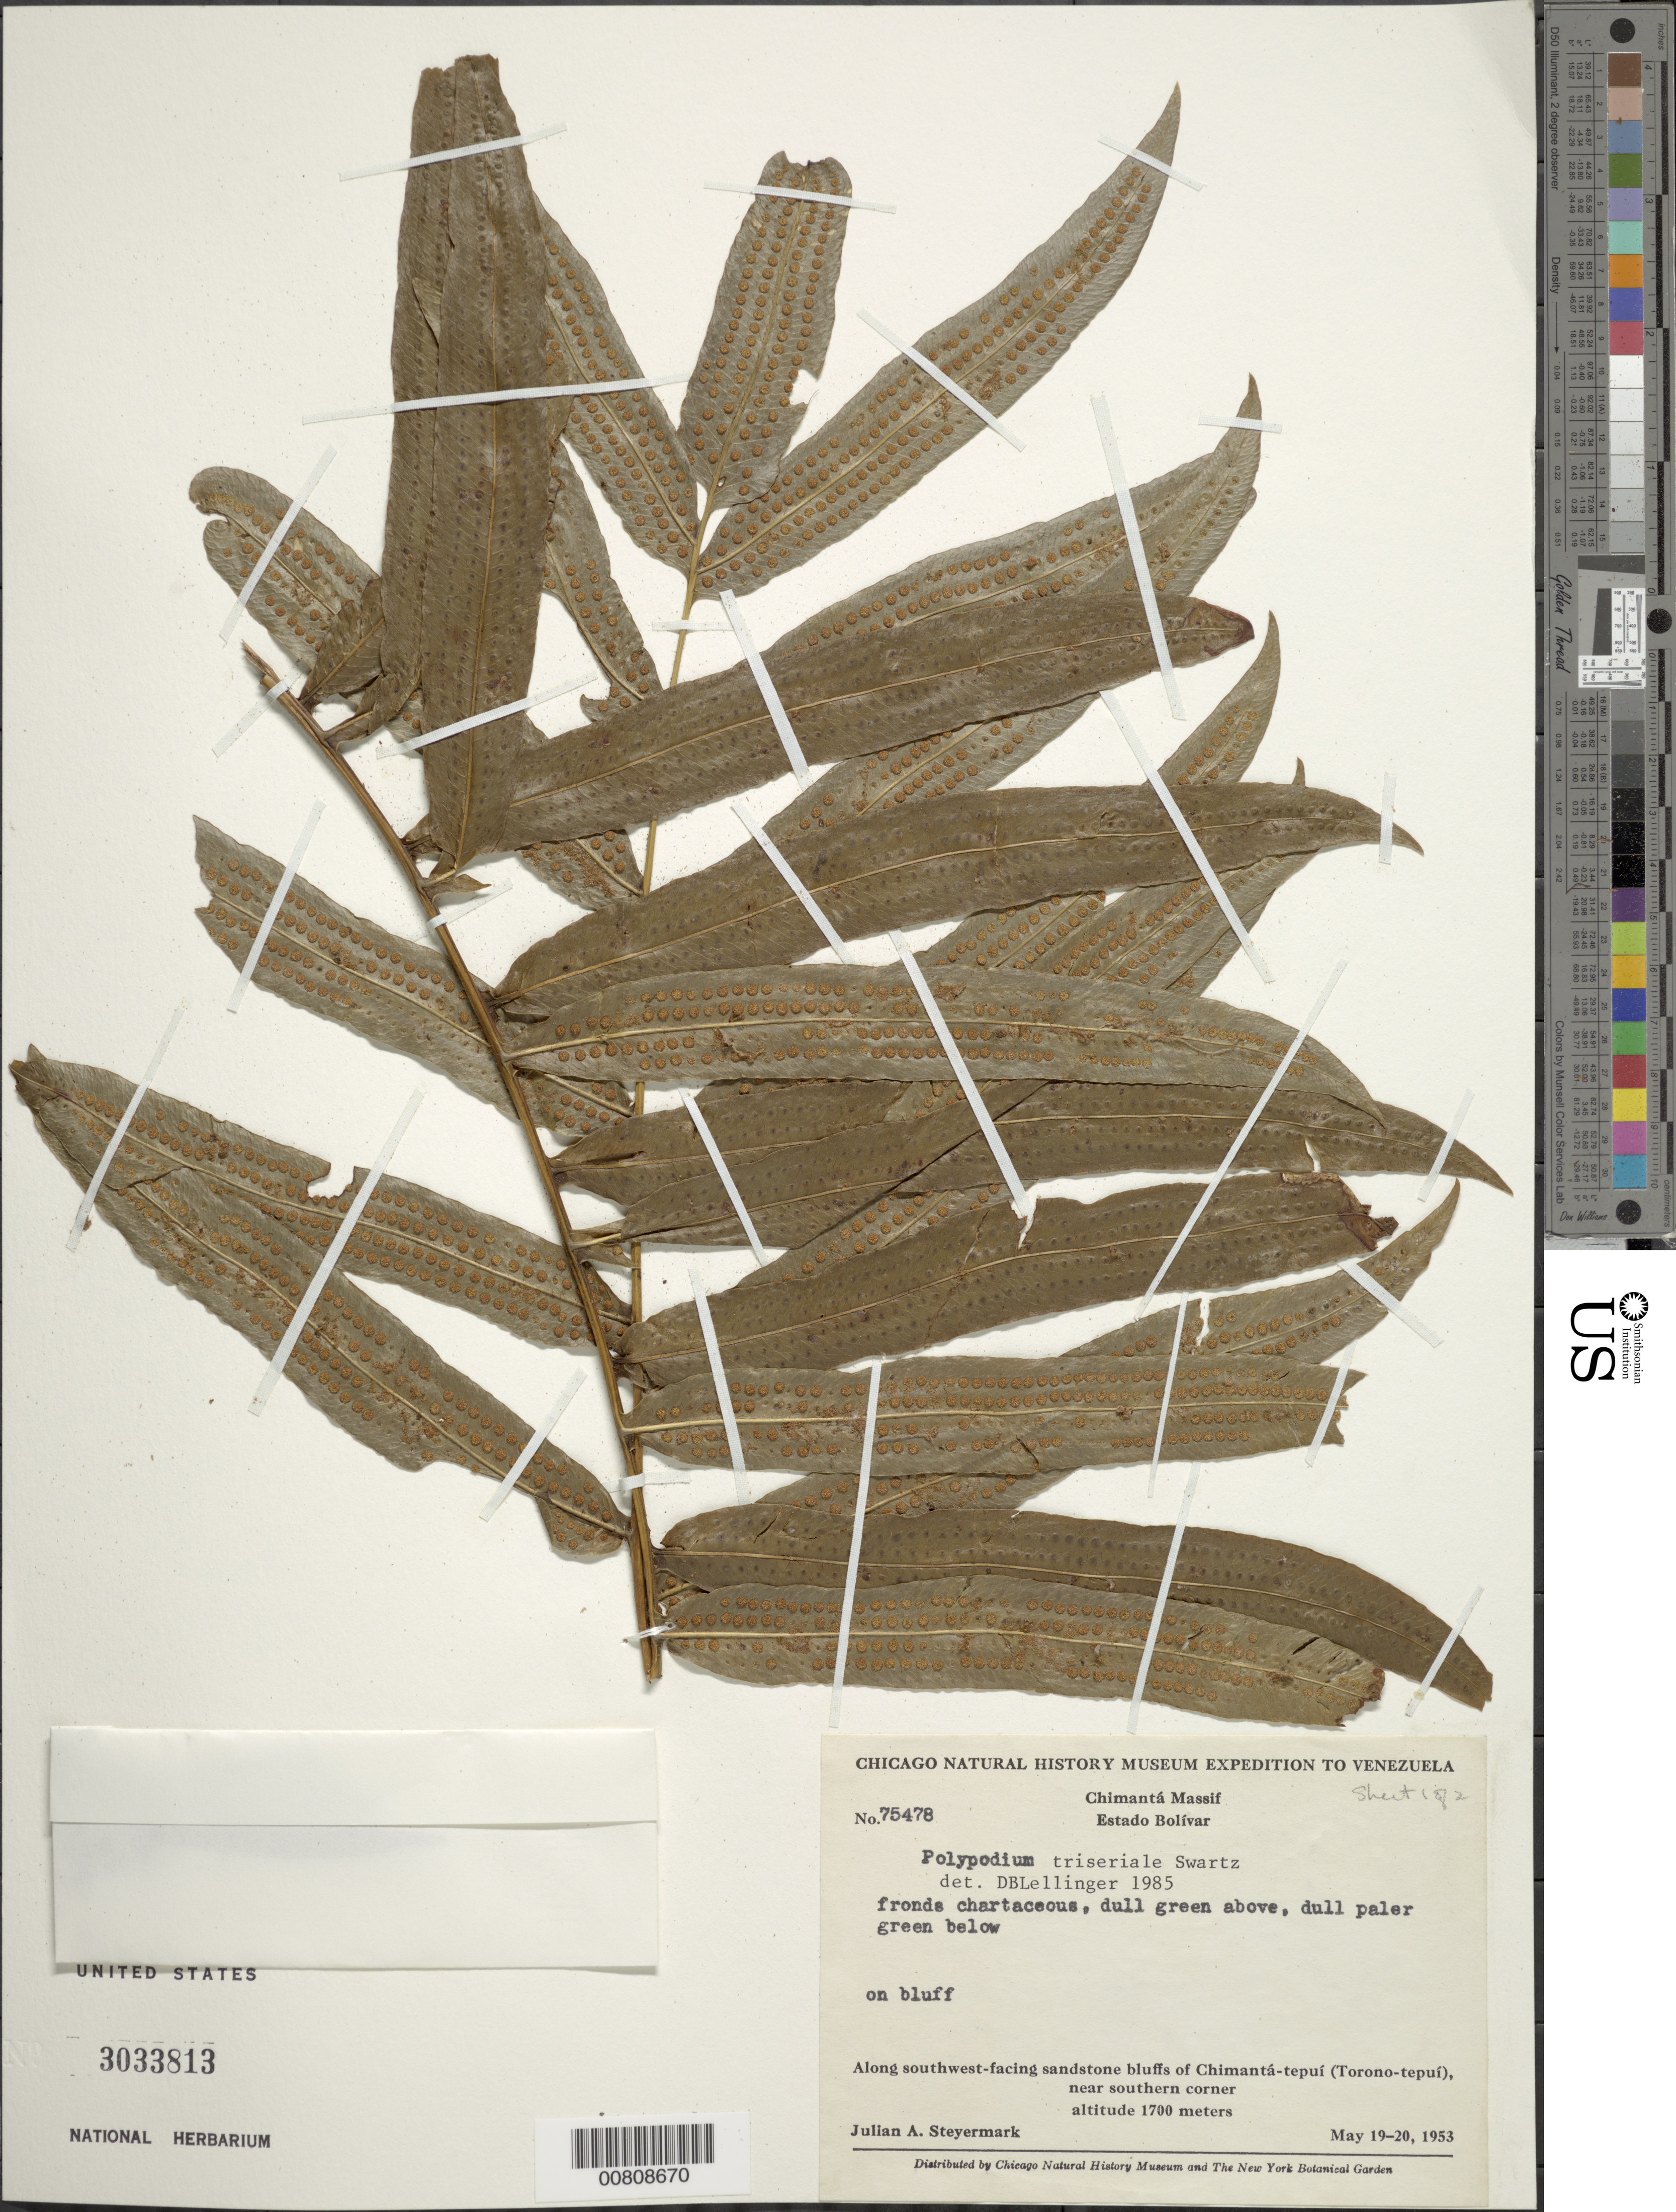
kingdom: Plantae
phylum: Tracheophyta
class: Polypodiopsida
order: Polypodiales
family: Polypodiaceae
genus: Serpocaulon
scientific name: Serpocaulon triseriale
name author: (Sw.) A.R. Sm.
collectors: J. Steyermark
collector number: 75478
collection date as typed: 19-May-53 to 20-May-53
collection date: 1953-05-19/1953-05-20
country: Venezuela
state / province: Bolívar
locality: Chimantá Massif, along SW-facing sandstone bluffs of Chimantá-tepuí (Torono-tepuí), near southern corner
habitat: SE facing sandstone bluffs; on bluff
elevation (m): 1700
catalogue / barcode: US 3033813